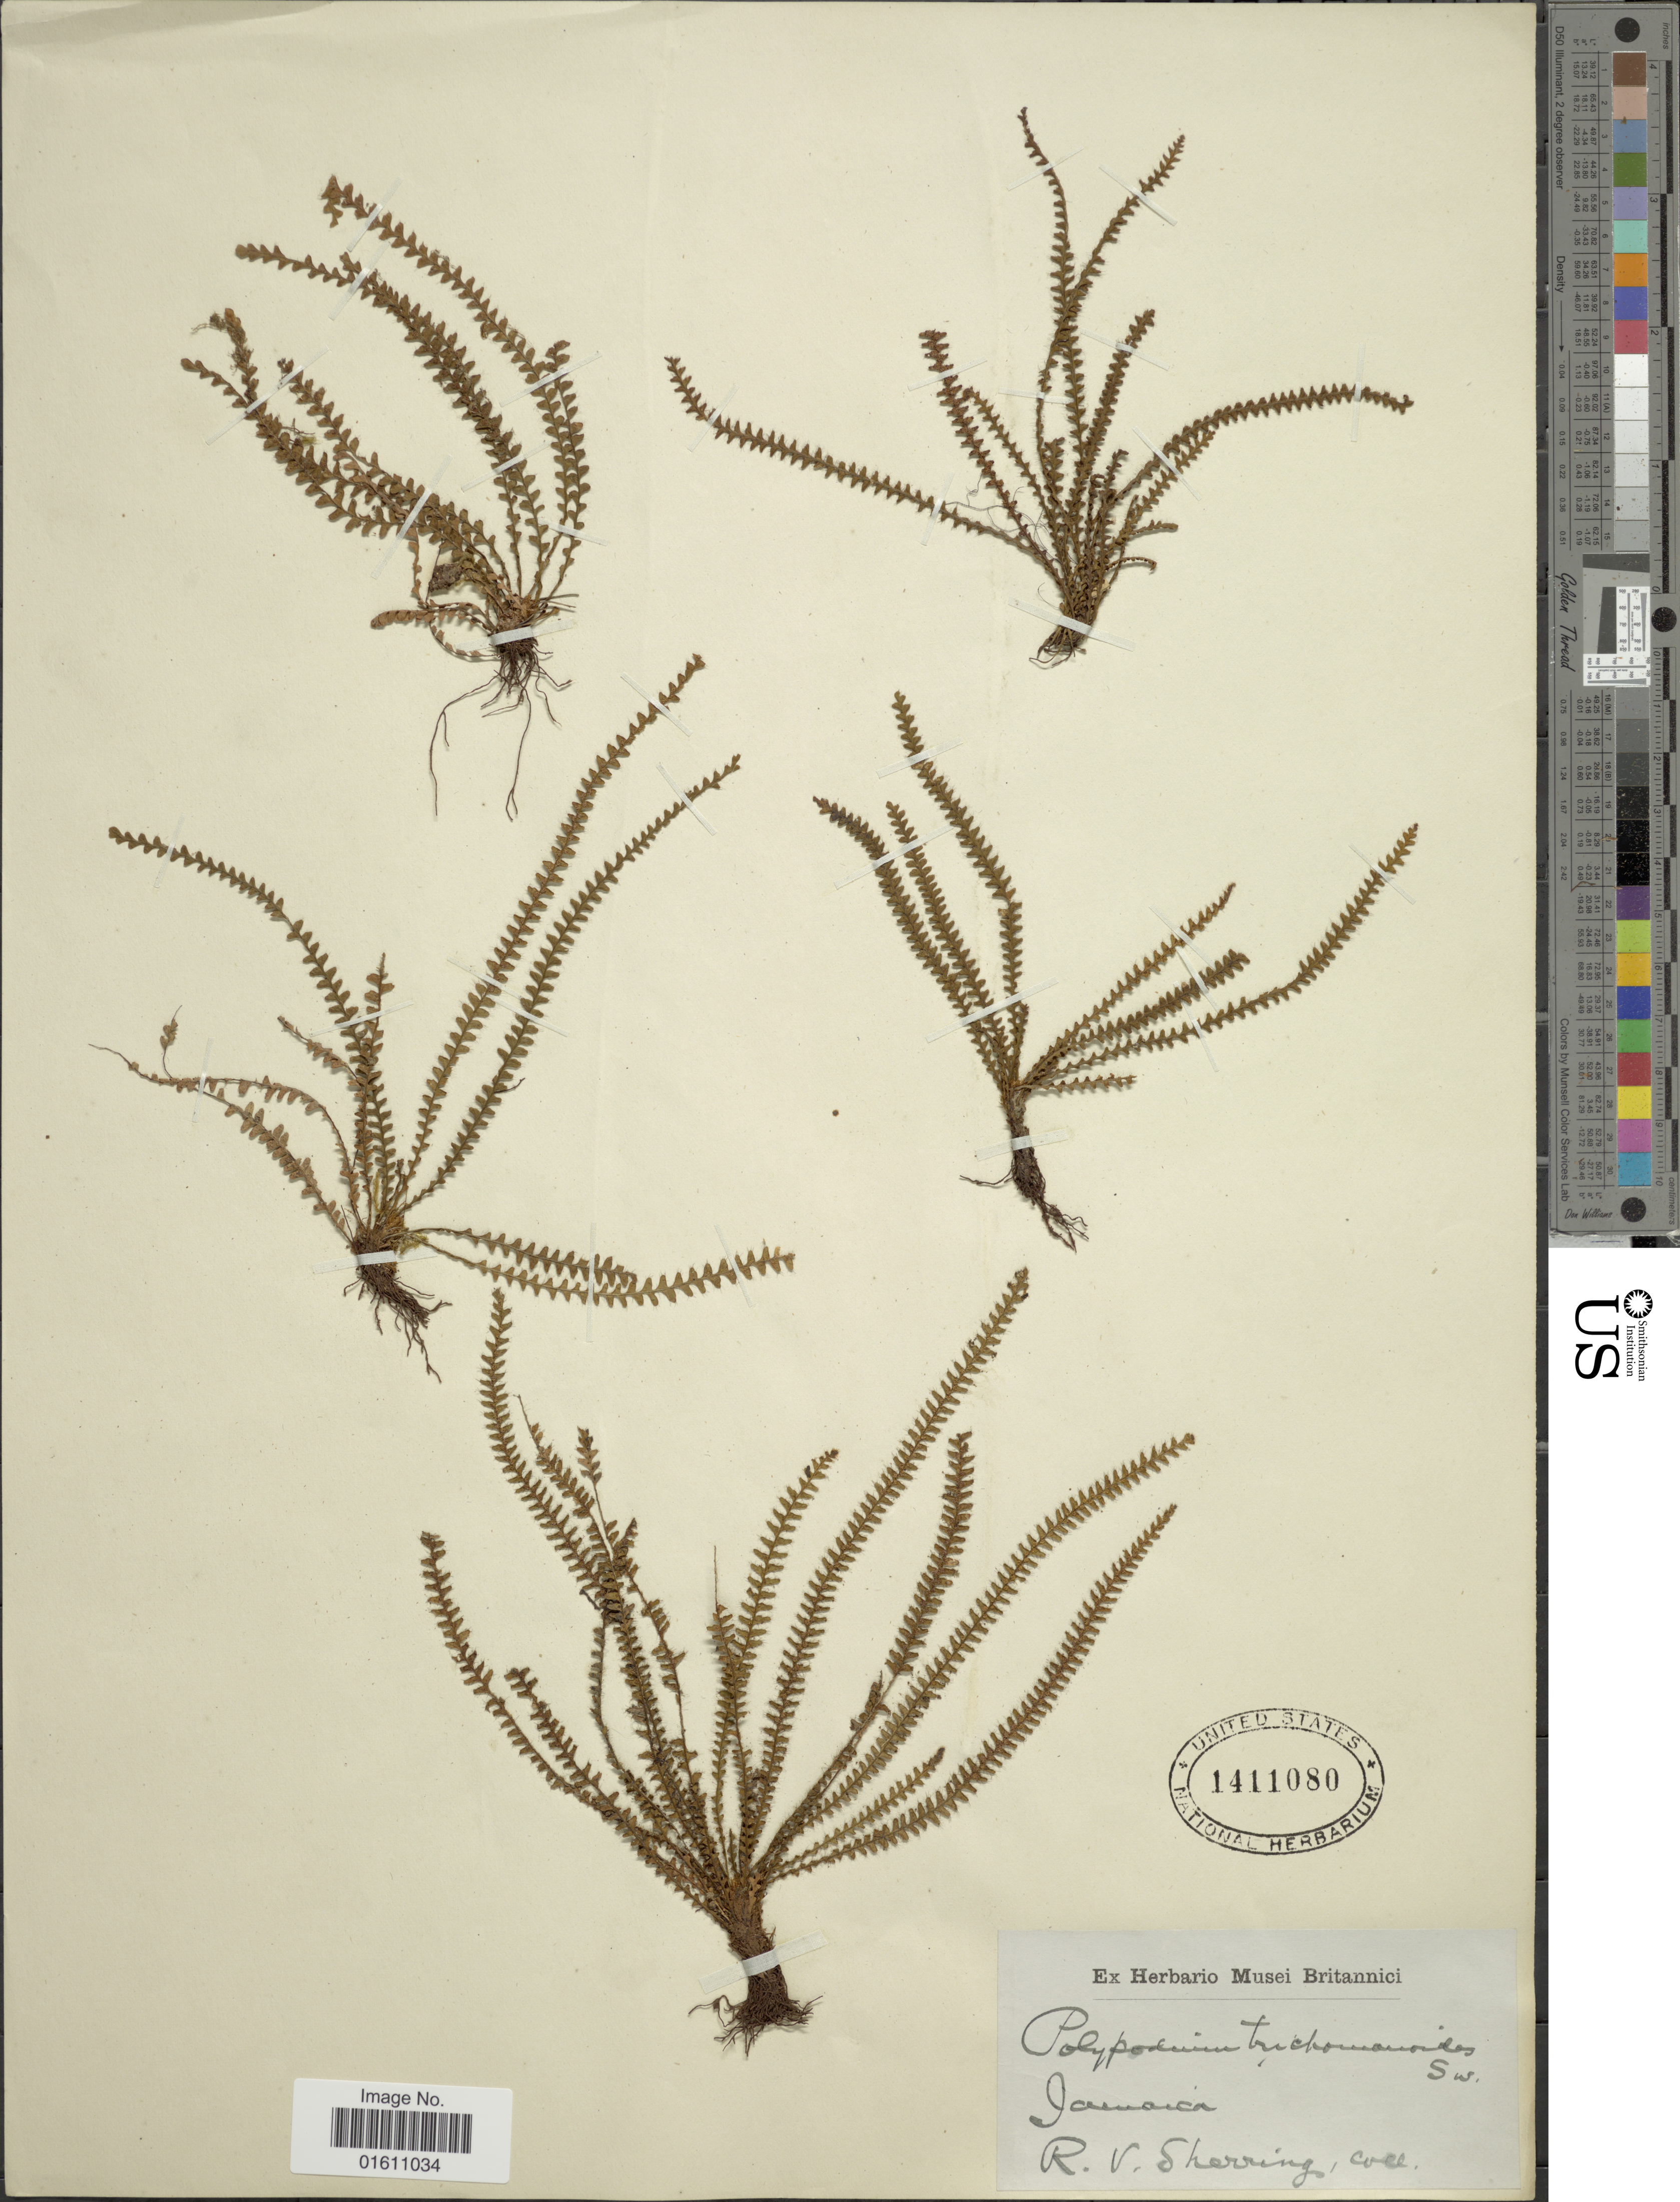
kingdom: Plantae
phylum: Tracheophyta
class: Polypodiopsida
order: Polypodiales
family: Polypodiaceae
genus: Moranopteris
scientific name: Moranopteris trichomanoides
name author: (Sw.) R. Y. Hirai & J. Prado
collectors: R. Sherring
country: Jamaica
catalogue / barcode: US 1411080